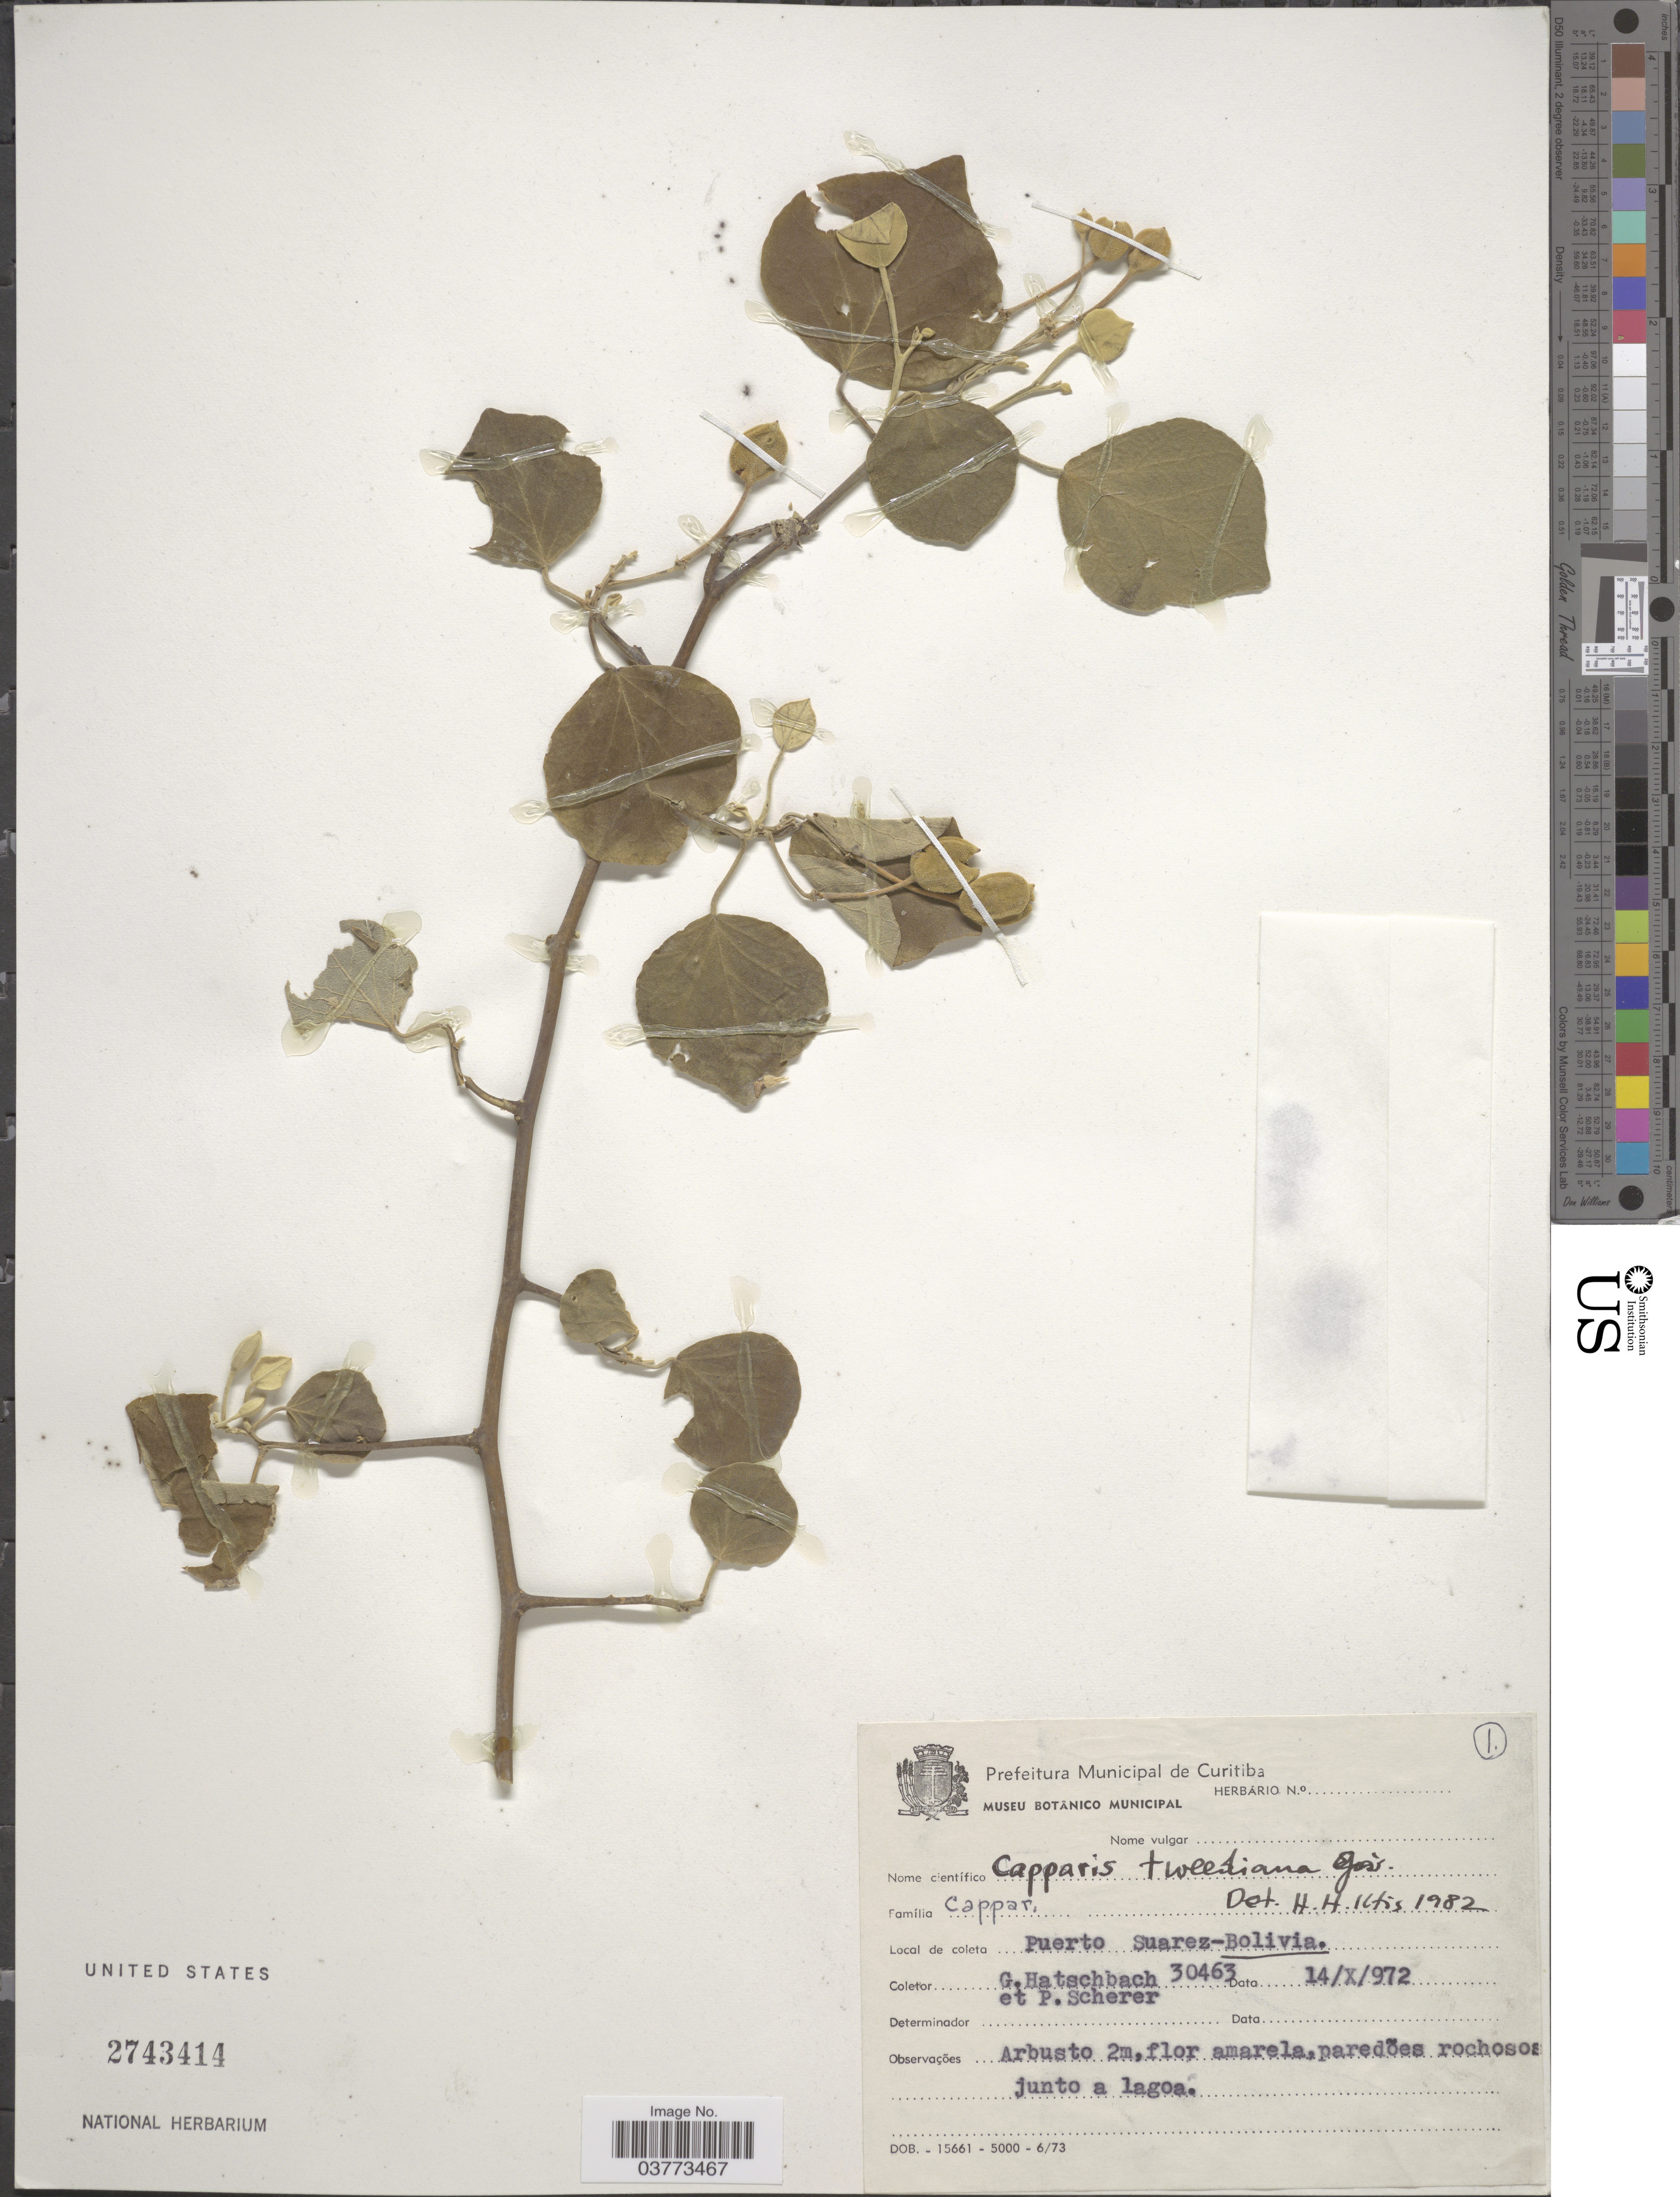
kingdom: Plantae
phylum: Tracheophyta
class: Magnoliopsida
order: Brassicales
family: Capparaceae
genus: Capparicordis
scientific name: Capparicordis tweediana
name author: (Eichler) Iltis & Cornejo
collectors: G. Hatschbach & P. Scherer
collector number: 30463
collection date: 1972-10-14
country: Bolivia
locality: Puerto Suarez.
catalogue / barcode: US 2743414